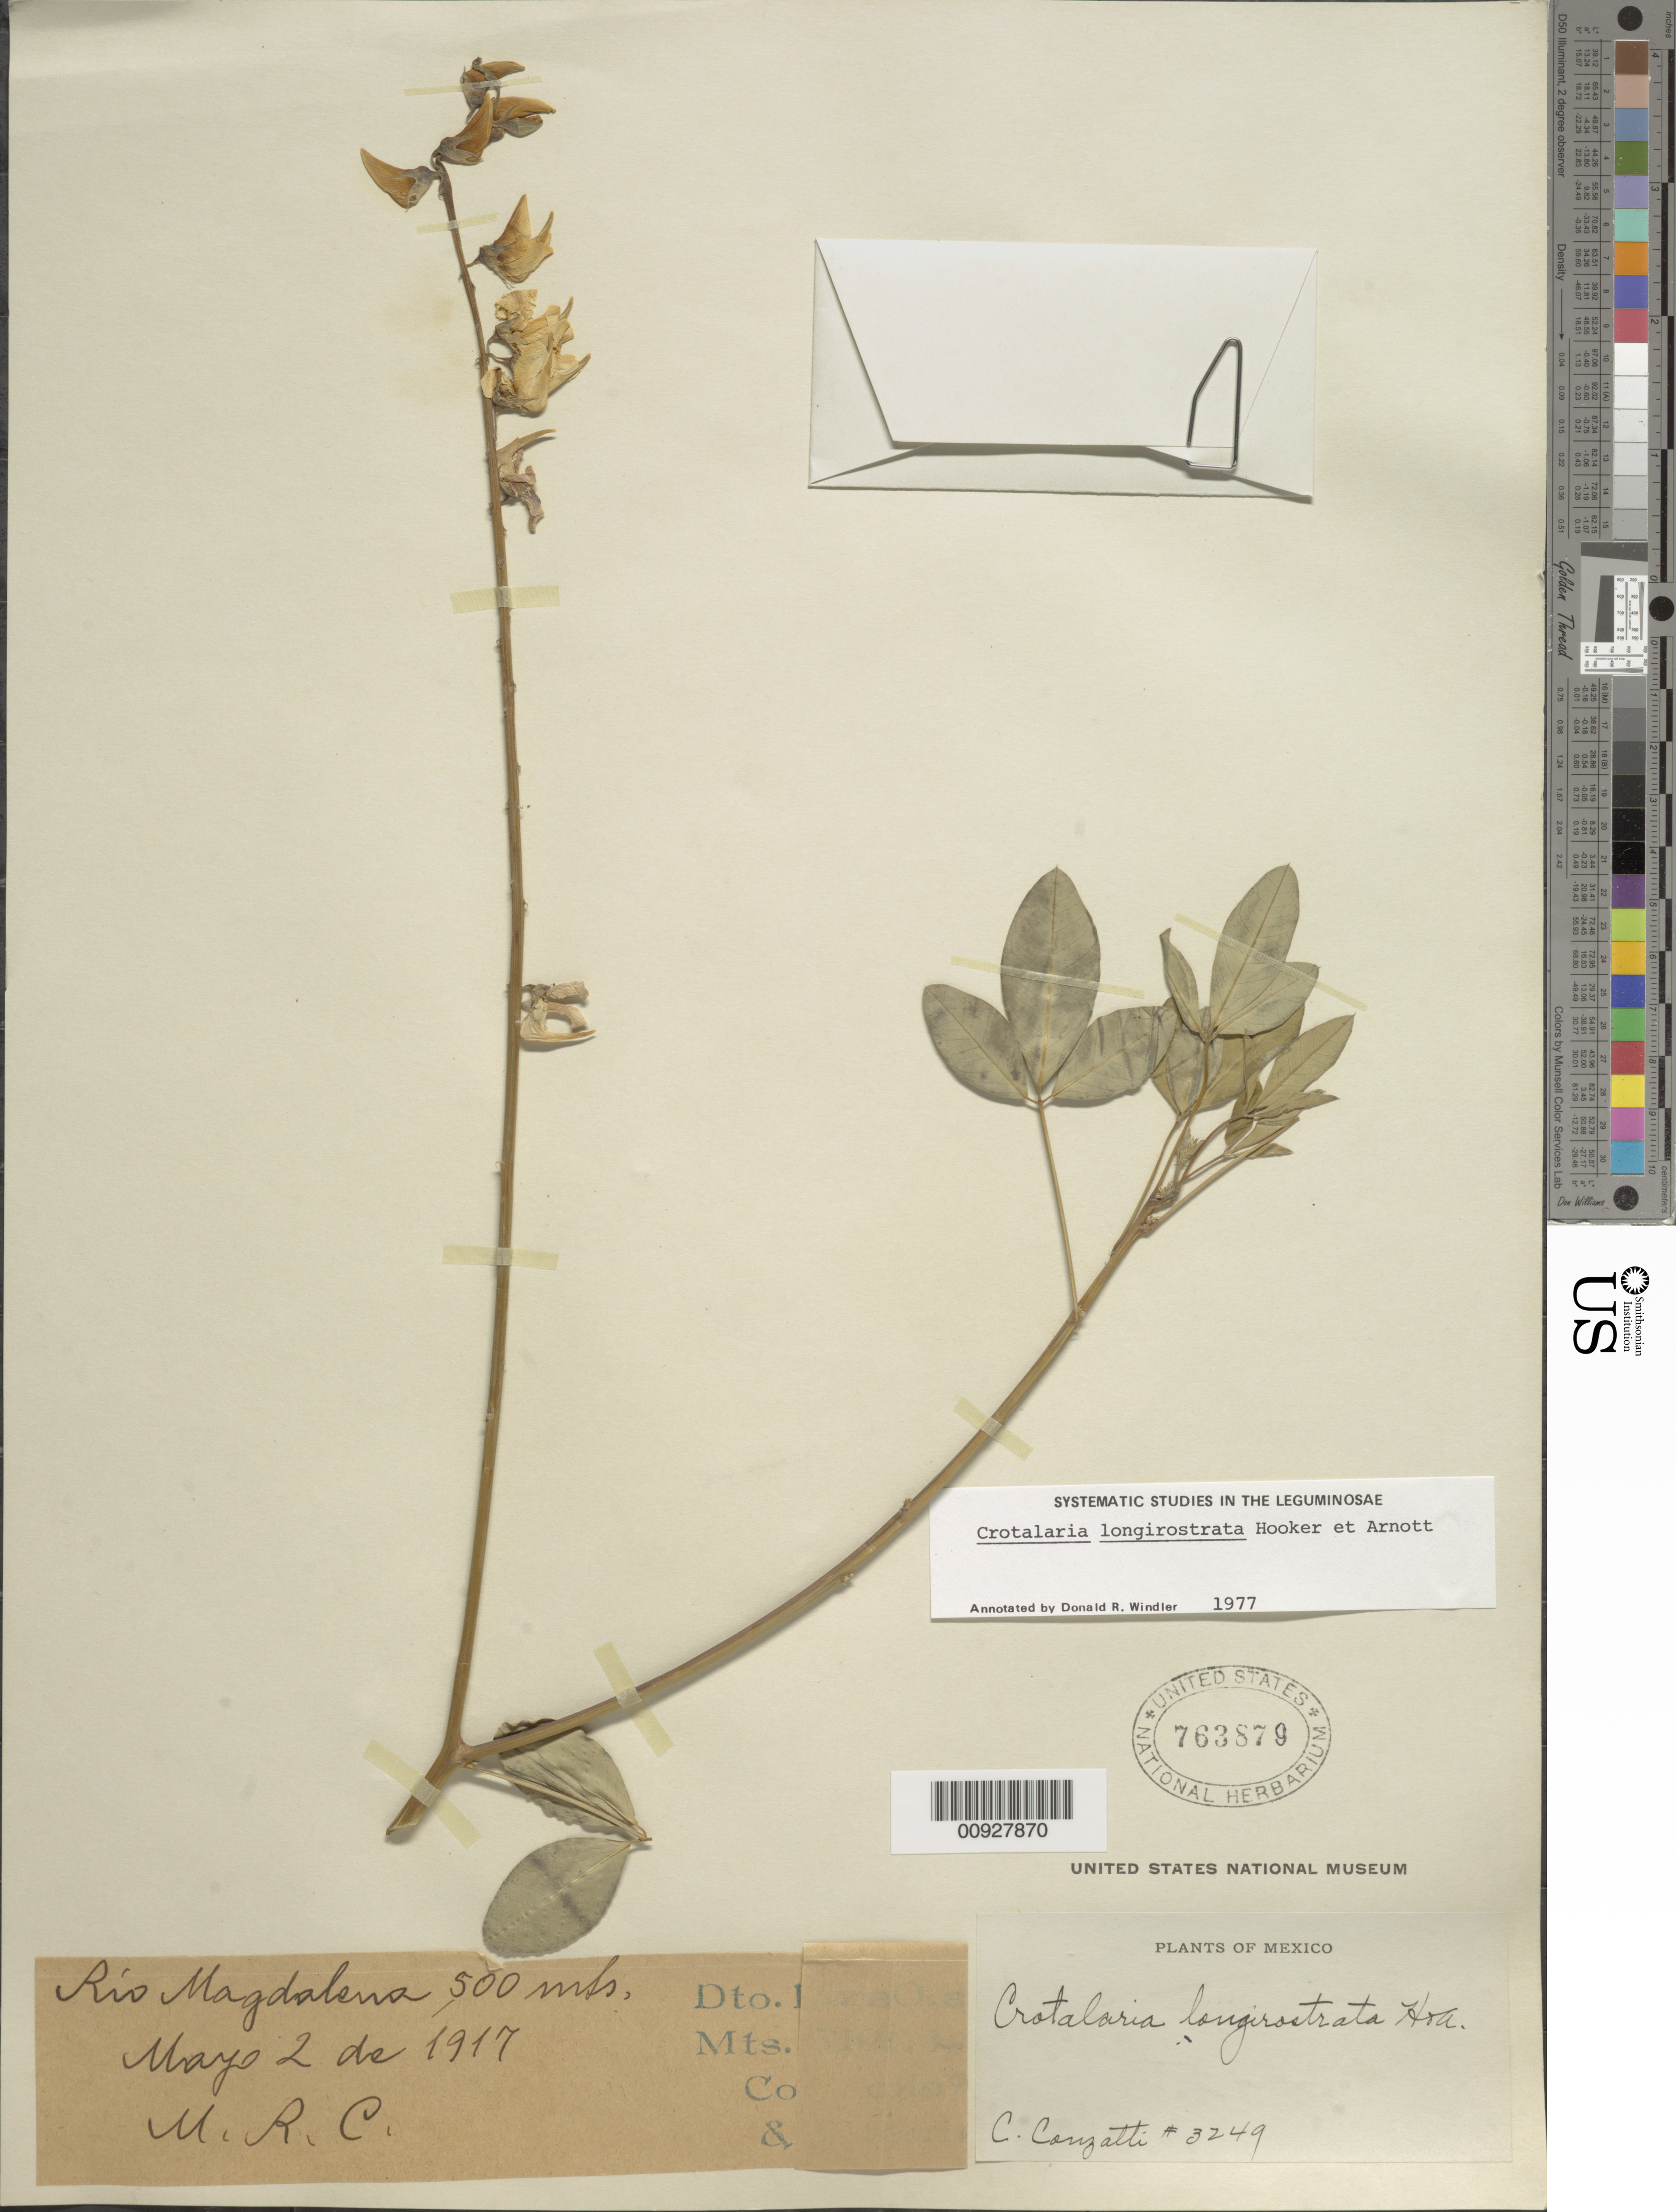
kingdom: Plantae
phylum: Tracheophyta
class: Magnoliopsida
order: Fabales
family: Fabaceae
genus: Crotalaria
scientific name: Crotalaria longirostrata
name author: Hook. & Arn.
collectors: C. Conzatti, B. P. Reko & -. Makrinius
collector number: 3249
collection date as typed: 02 May 1917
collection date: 1917-05-02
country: Mexico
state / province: Oaxaca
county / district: Pochutla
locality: Río Magdalena, Dto. Pochutla, Oaxaca.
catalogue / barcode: US 763879